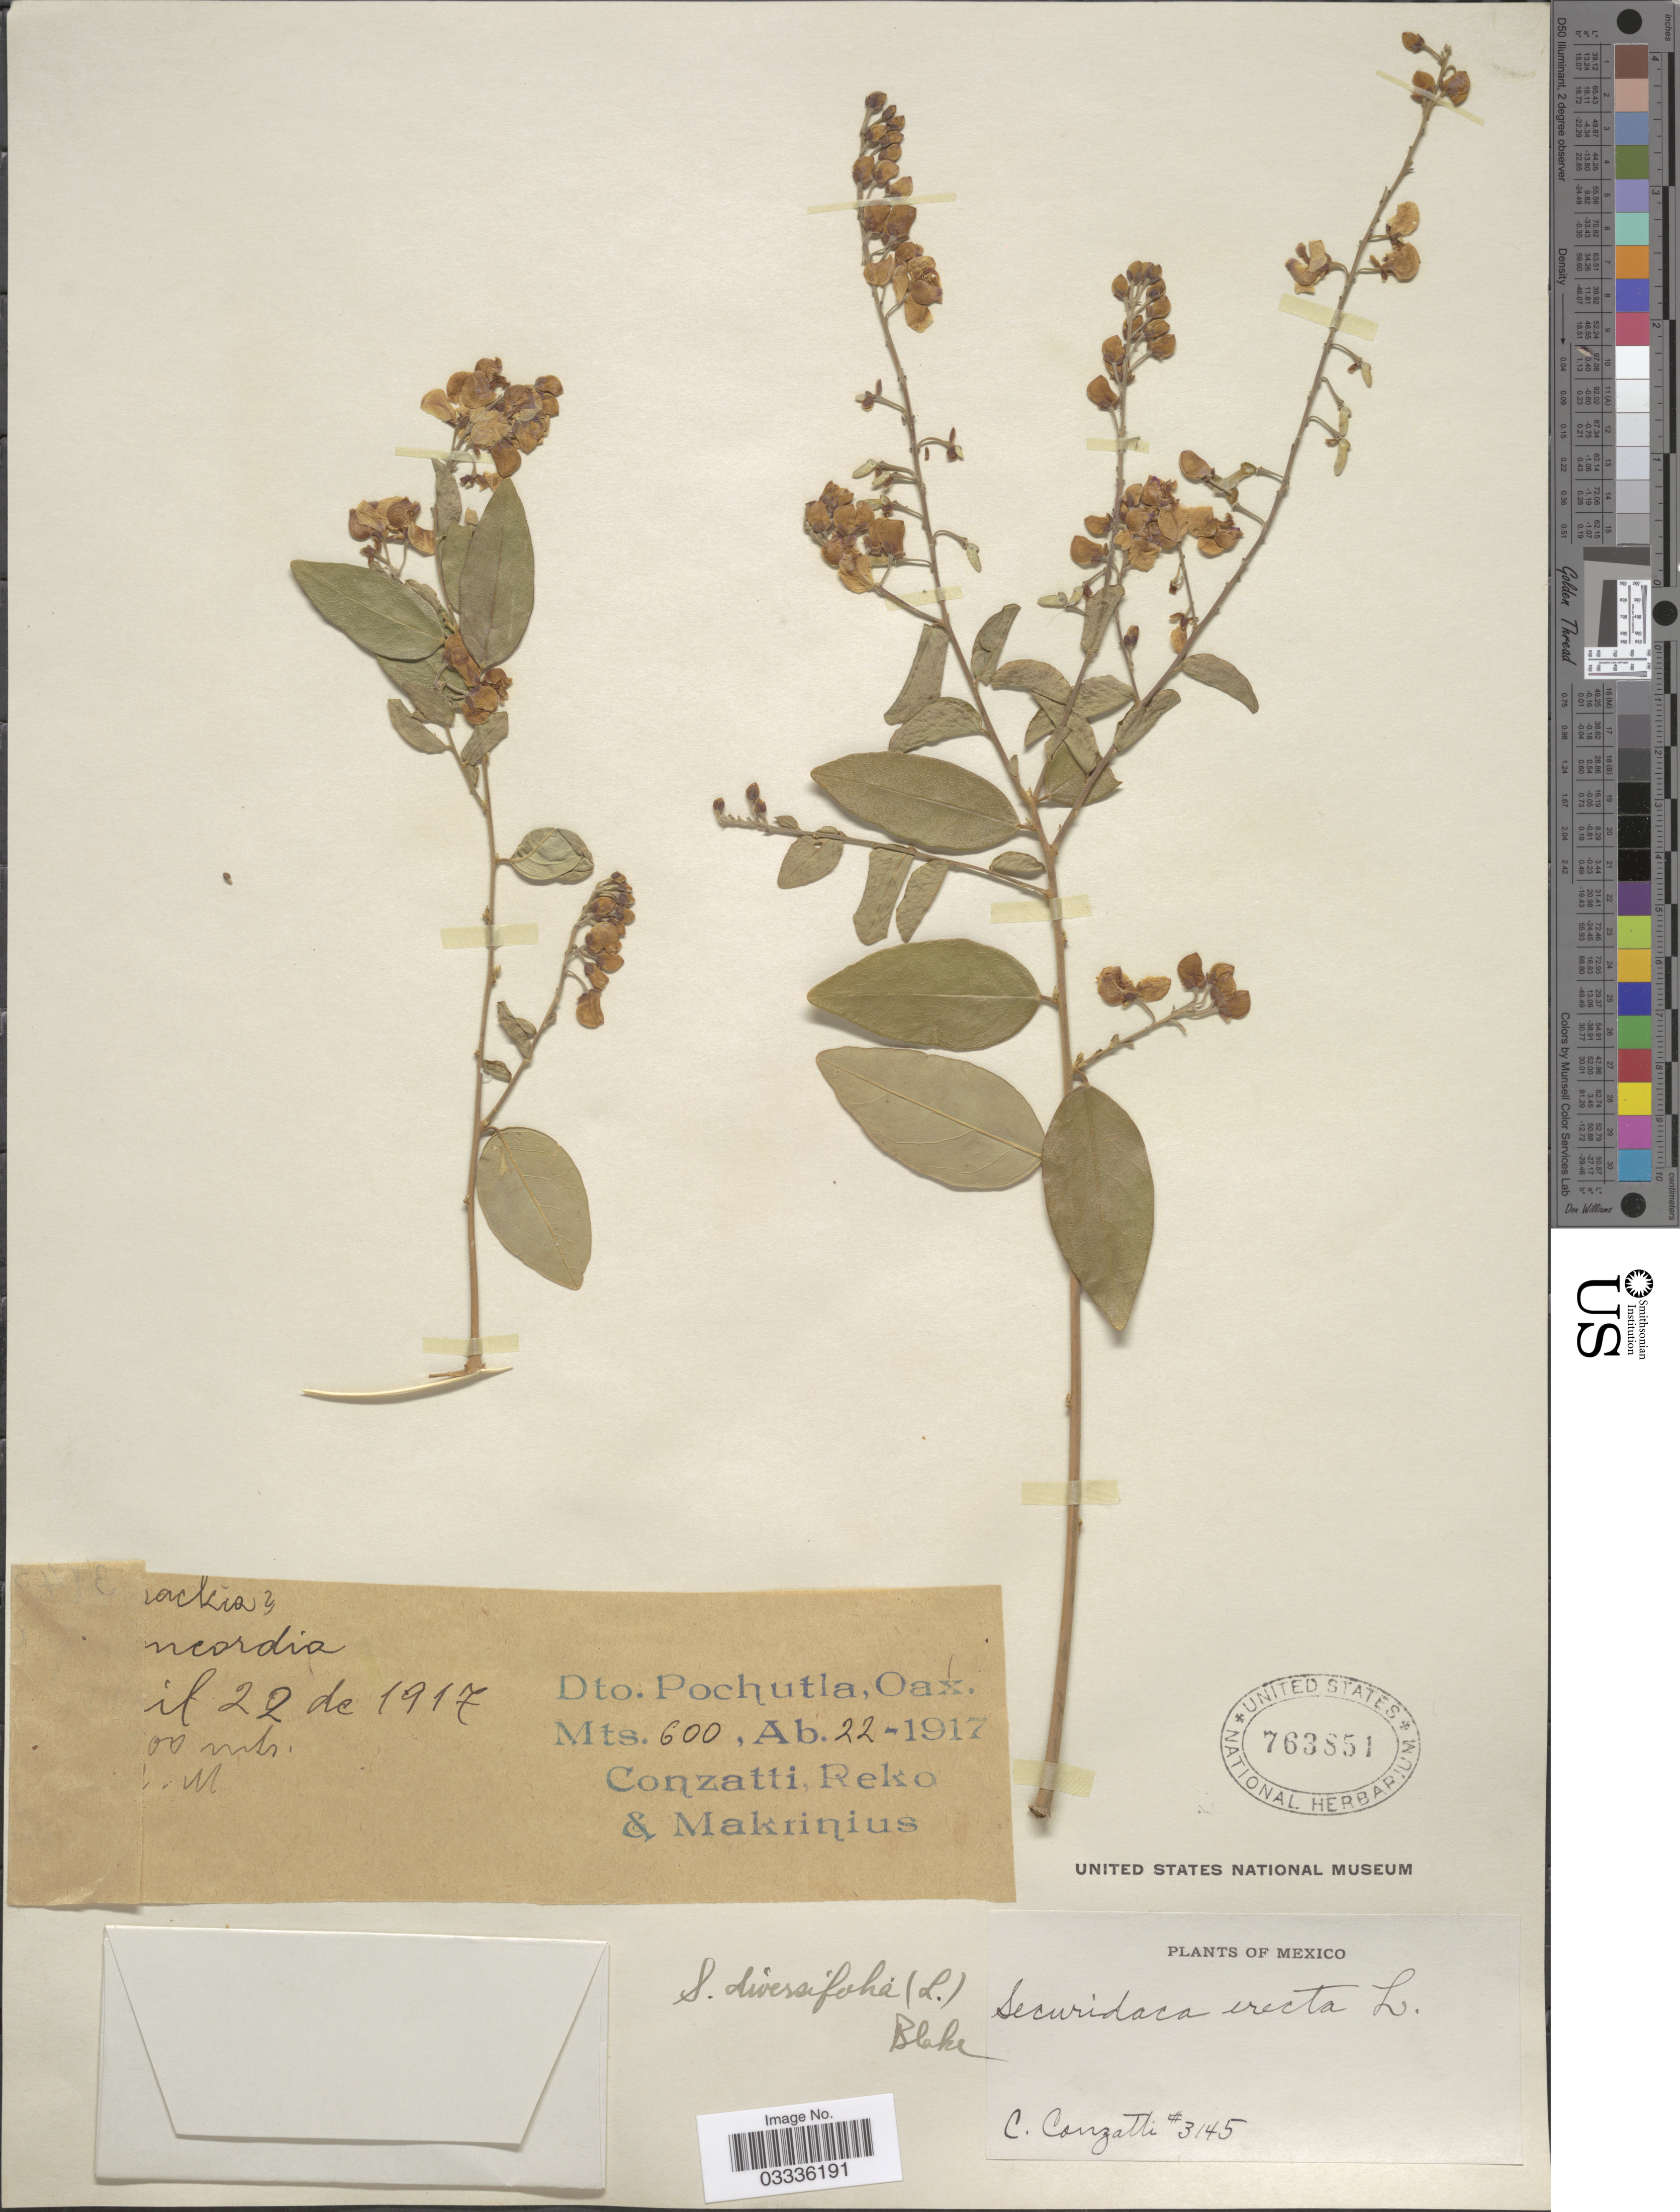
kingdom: Plantae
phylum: Tracheophyta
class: Magnoliopsida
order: Fabales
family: Polygalaceae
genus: Securidaca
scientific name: Securidaca diversifolia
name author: (L.) S.F. Blake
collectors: C. Conzatti, -. Reko & Makrinius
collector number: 3145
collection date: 1917-04-22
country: Mexico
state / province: Oaxaca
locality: Dto. Pochutla.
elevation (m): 600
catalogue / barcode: US 763851